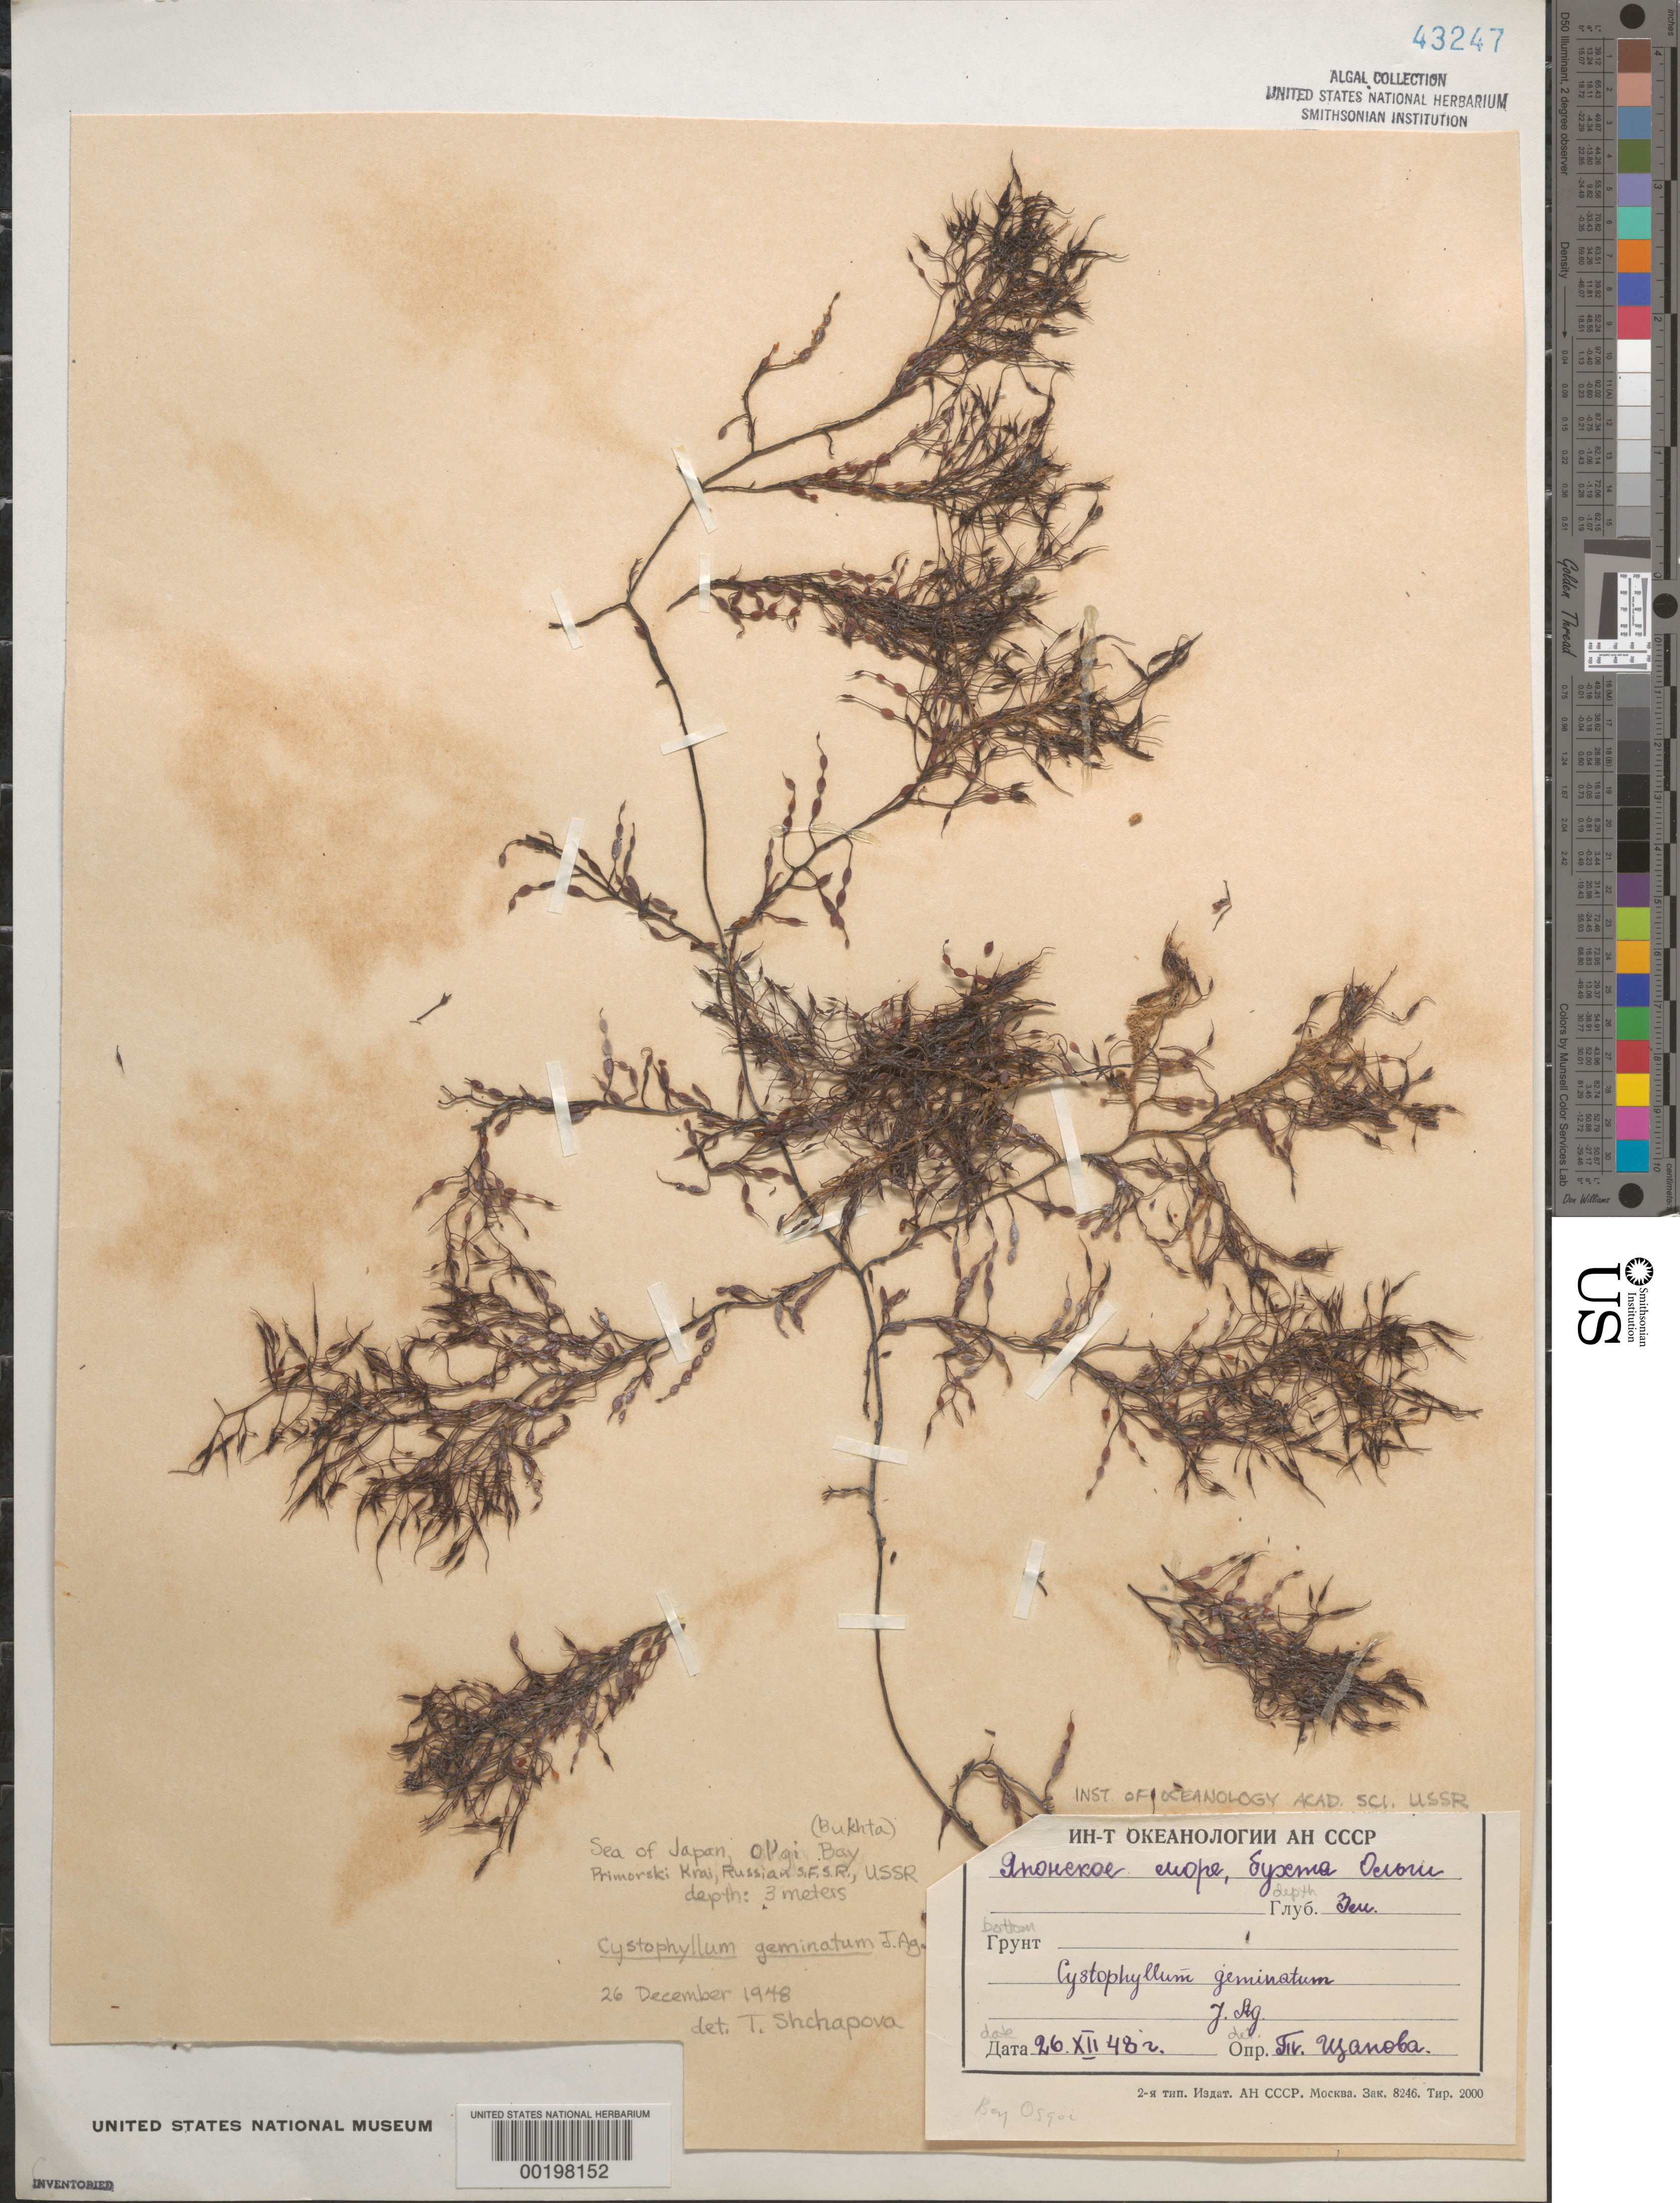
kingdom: Chromista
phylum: Ochrophyta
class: Phaeophyceae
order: Fucales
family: Sargassaceae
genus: Stephanocystis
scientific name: Stephanocystis geminata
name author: (C. Agardh) Draisma et al.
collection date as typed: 26 Dec 1948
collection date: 1948-12-26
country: Russian Federation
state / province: Primorsky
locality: Sea of Japan, Ol'gi Bay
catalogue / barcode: US 43247